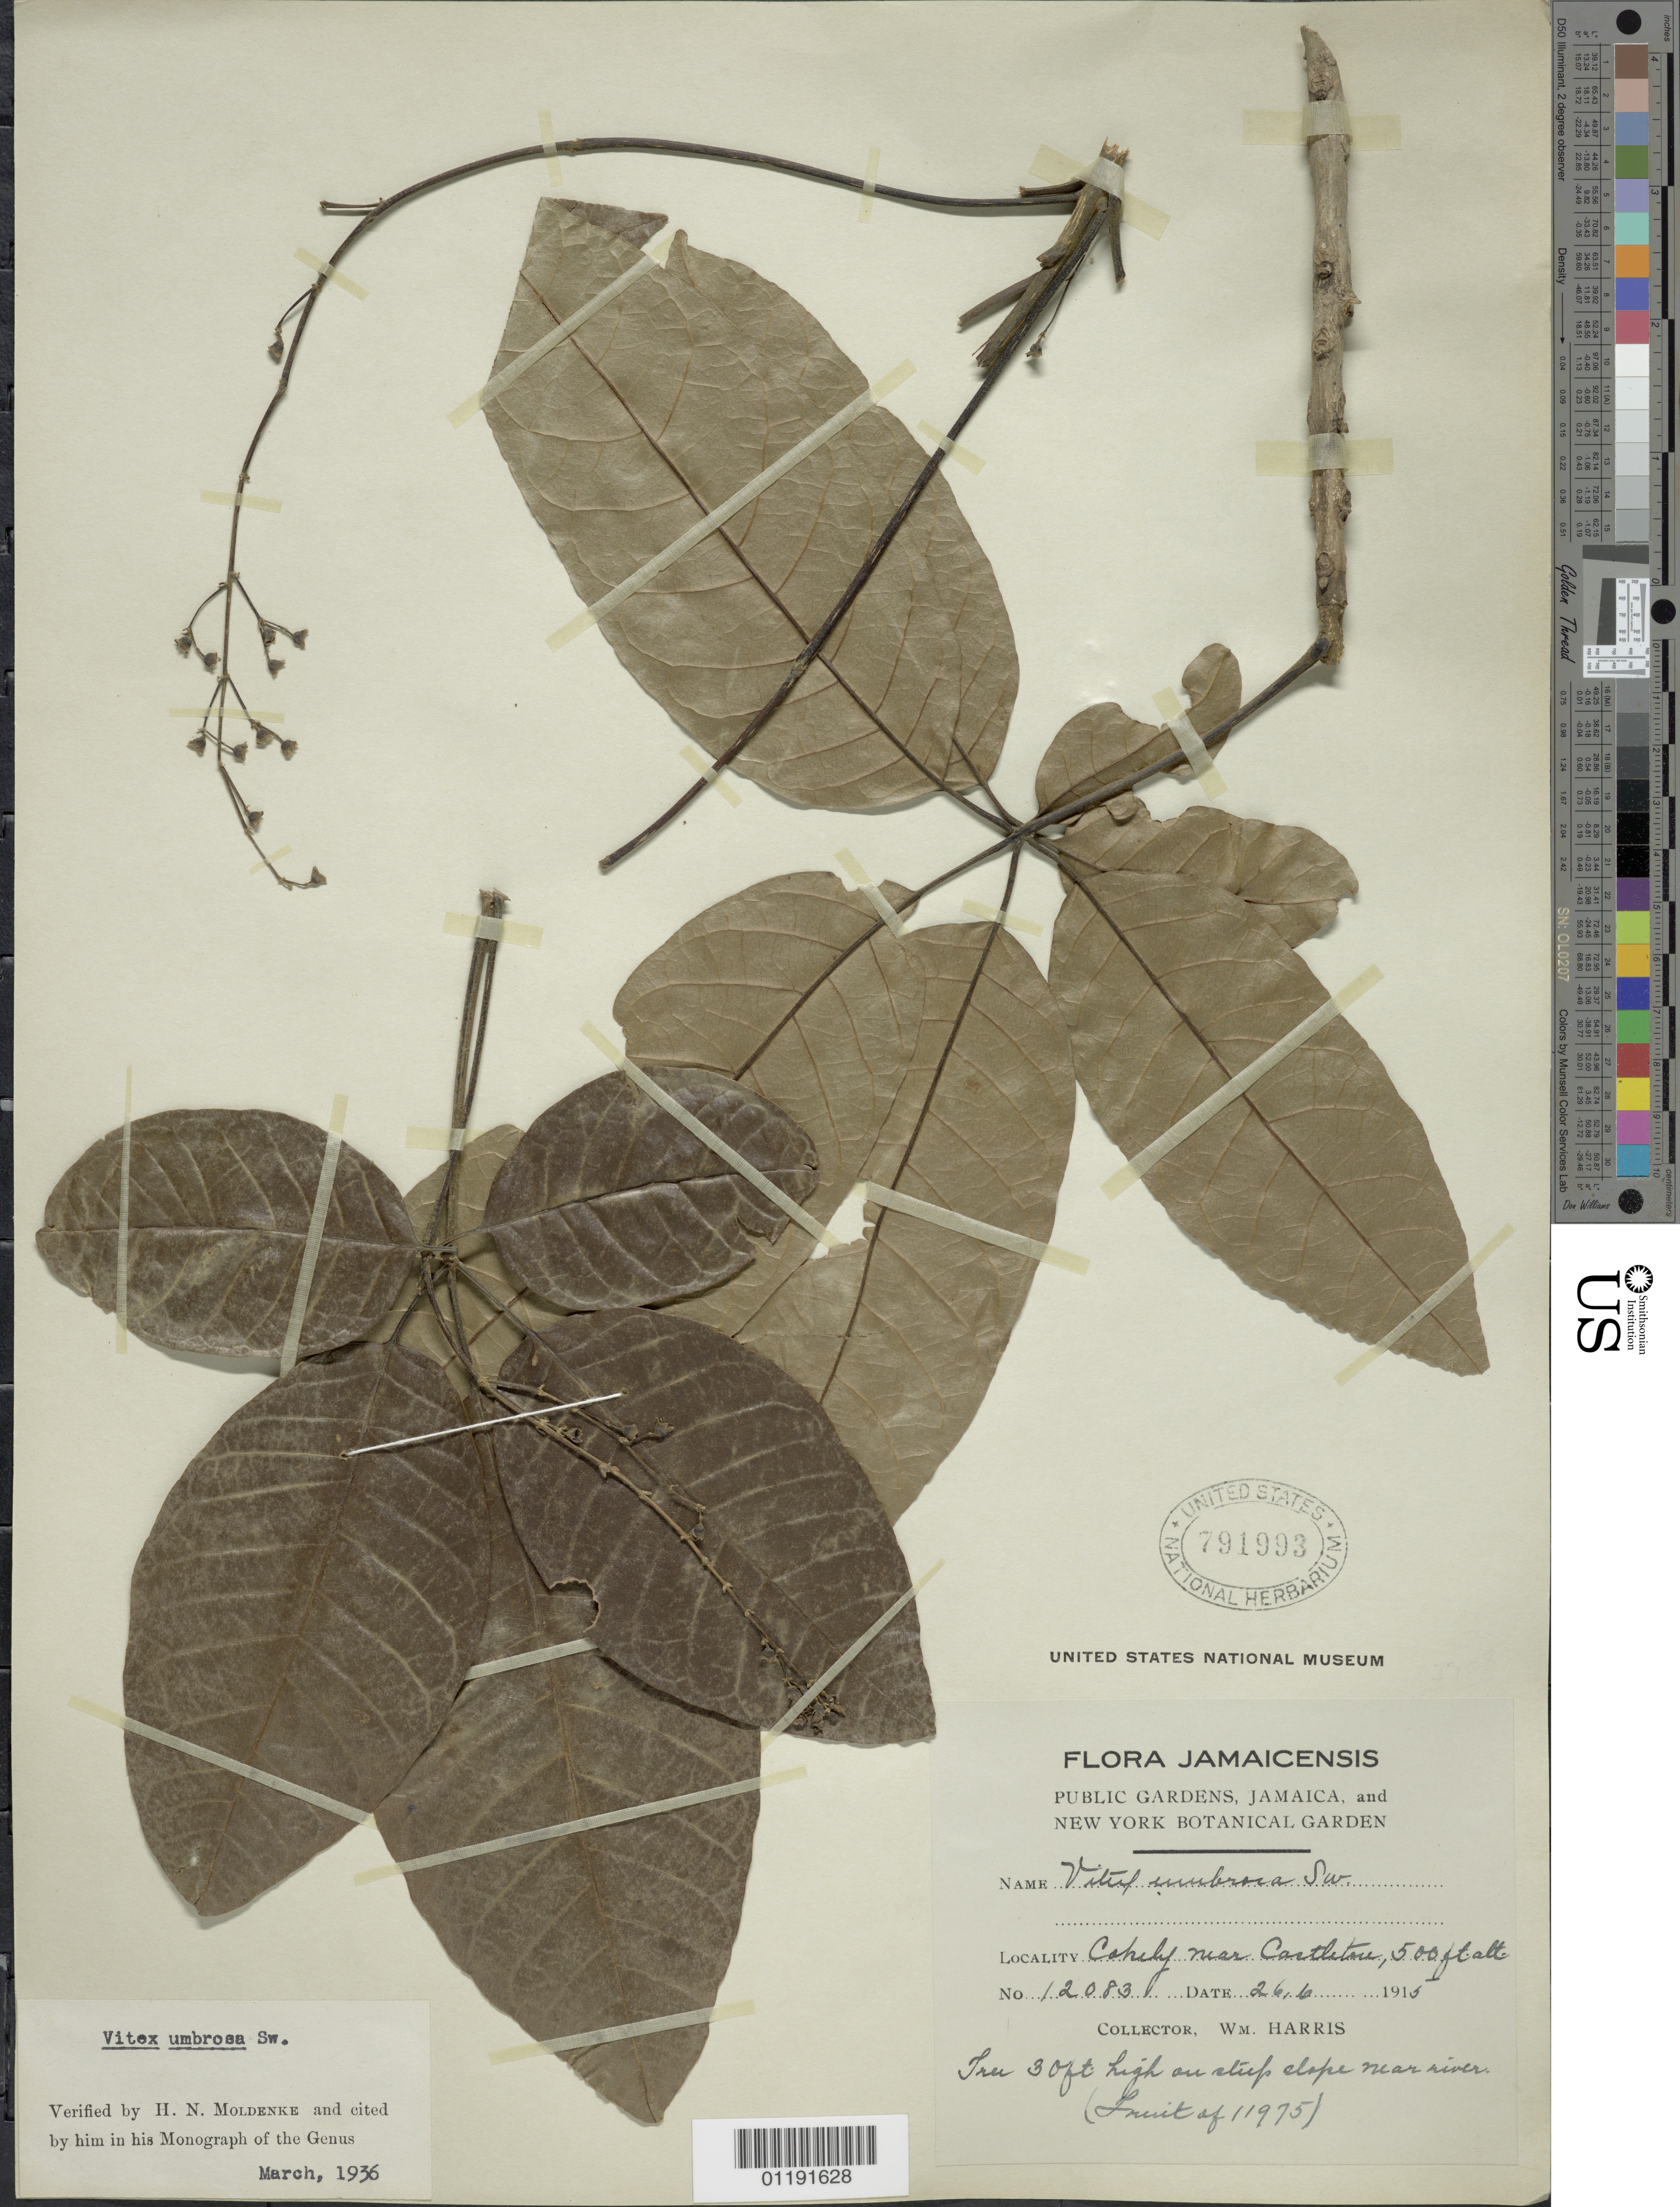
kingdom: Plantae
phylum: Tracheophyta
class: Magnoliopsida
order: Lamiales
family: Lamiaceae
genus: Vitex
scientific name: Vitex umbrosa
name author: Sw.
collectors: W. Harris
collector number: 12083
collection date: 1915-06-26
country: Jamaica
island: Jamaica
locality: Castleton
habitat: Near river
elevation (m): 152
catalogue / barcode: US 791993